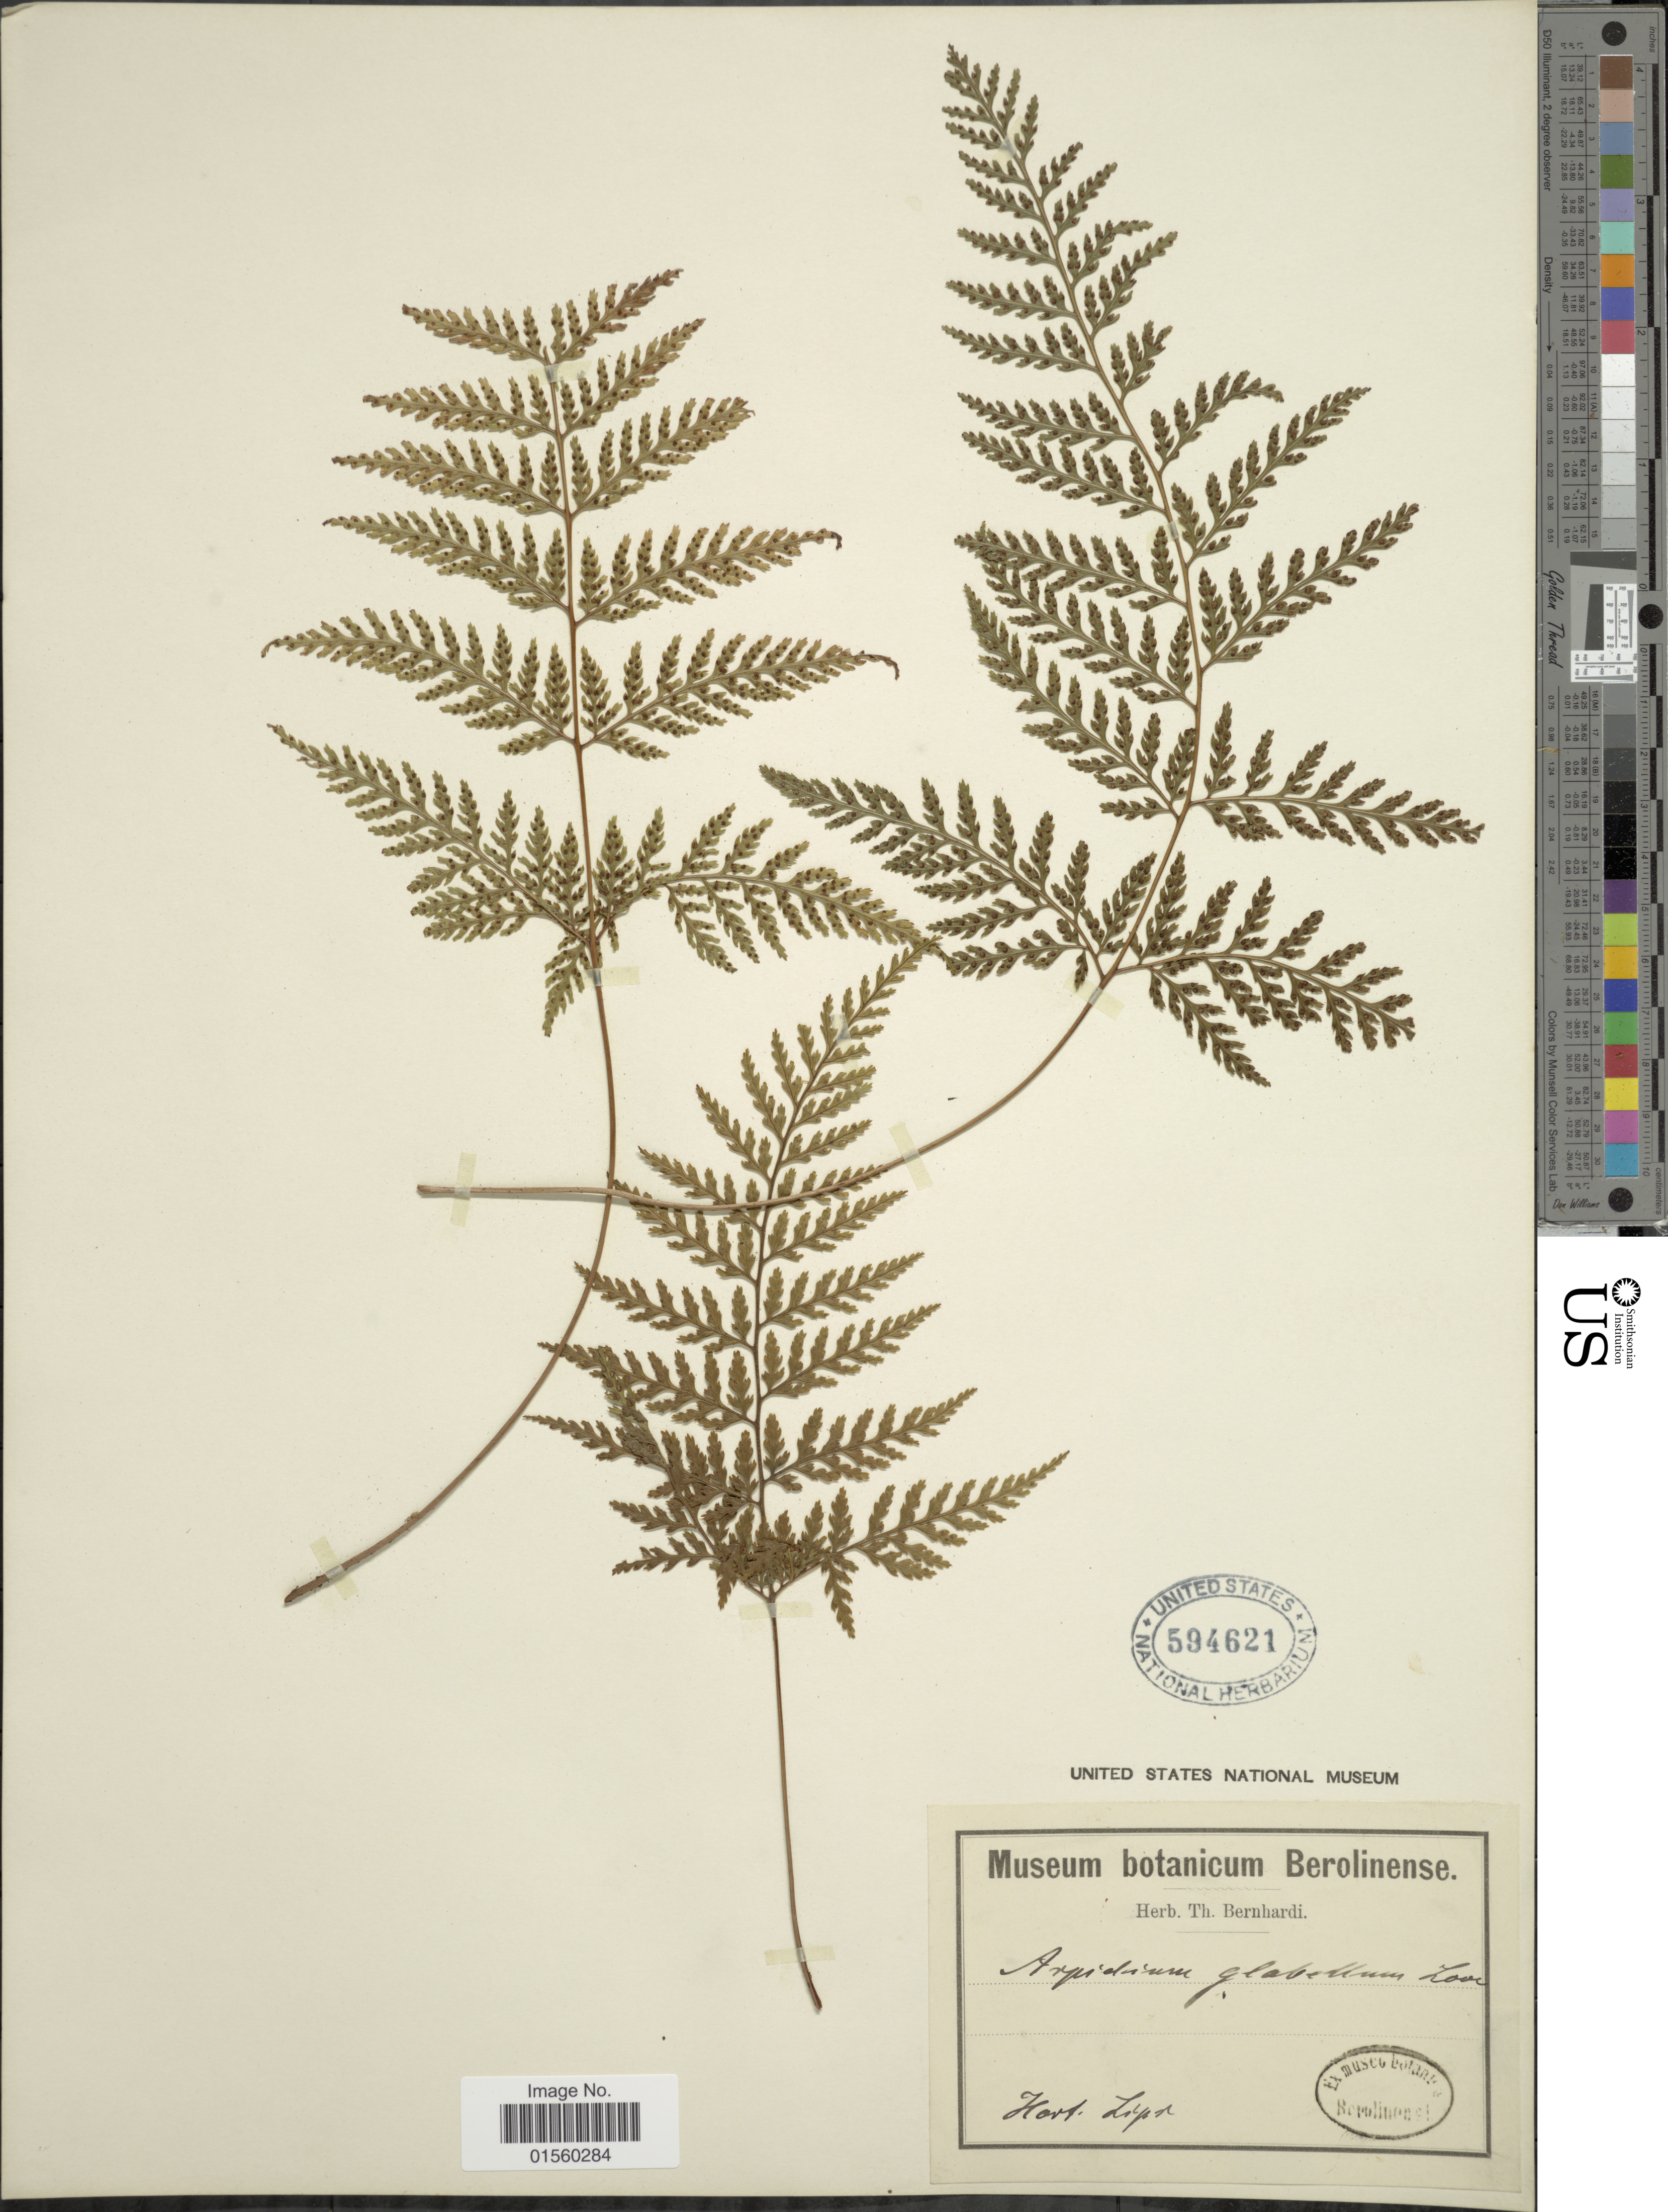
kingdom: Plantae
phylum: Tracheophyta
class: Polypodiopsida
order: Polypodiales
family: Dryopteridaceae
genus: Parapolystichum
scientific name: Parapolystichum glabellum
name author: (A. Cunn.) Labiak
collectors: ex herb. Bernhardi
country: Germany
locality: Hort. Lips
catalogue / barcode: US 594621